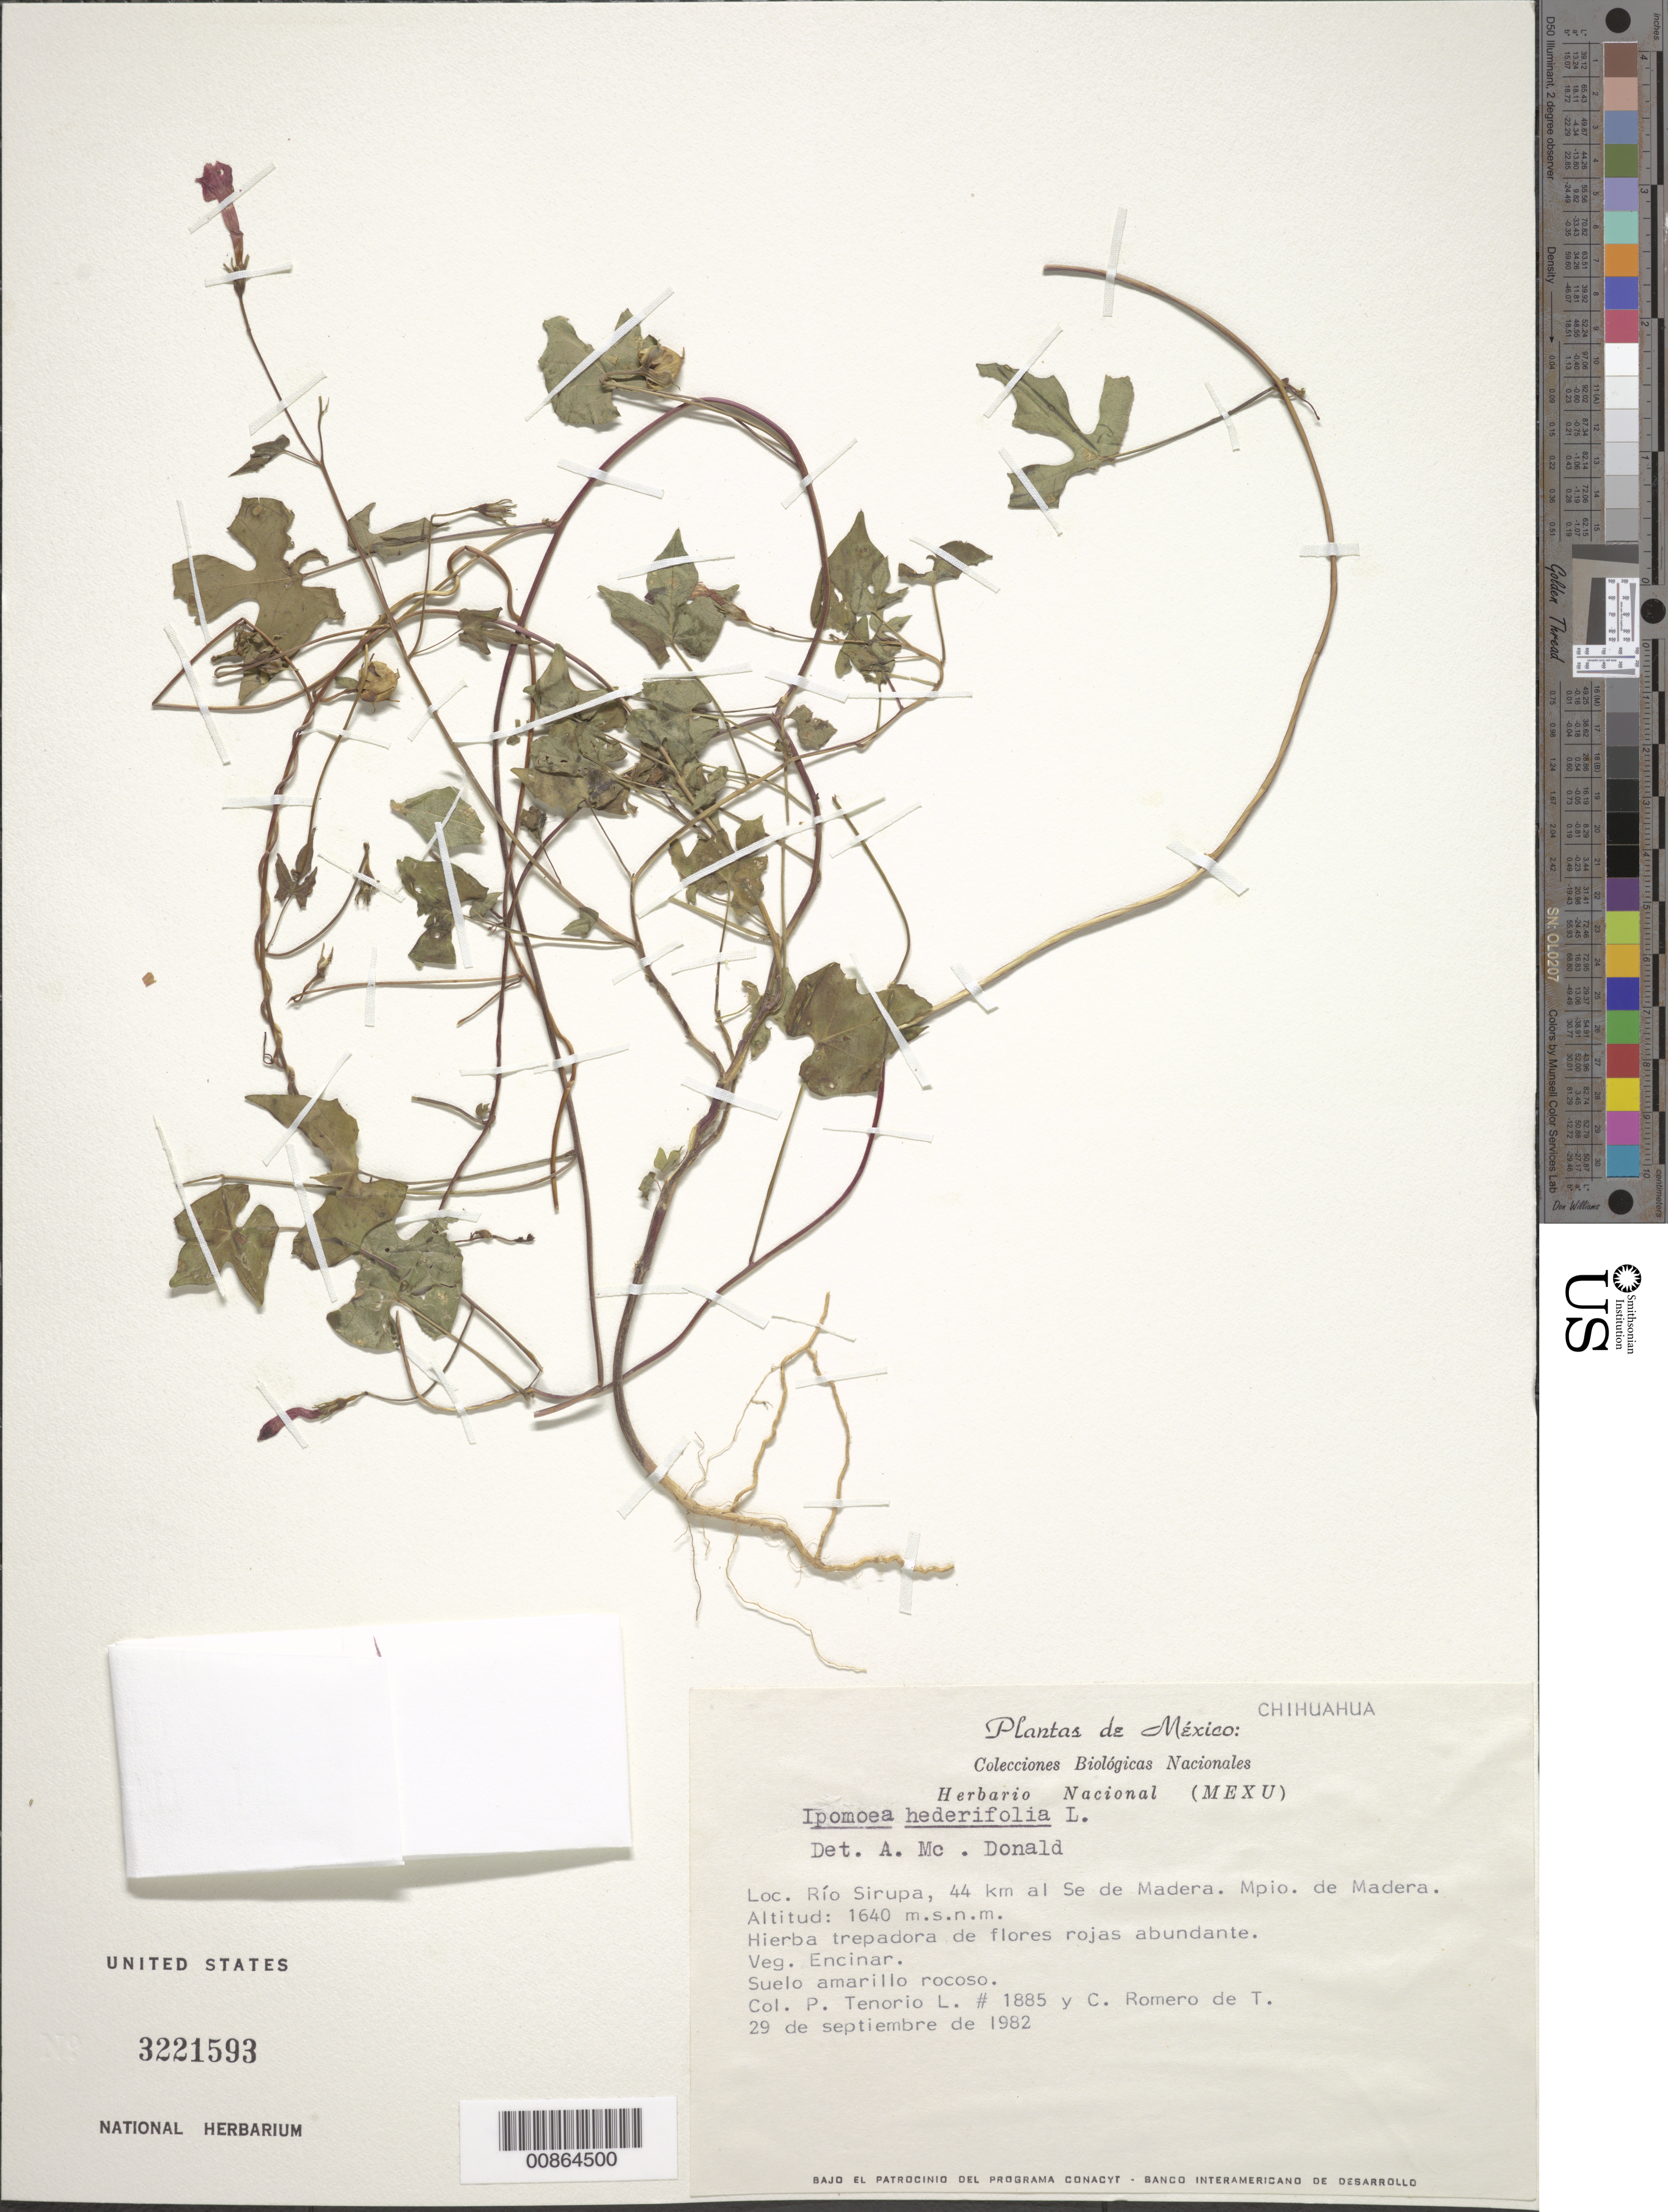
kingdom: Plantae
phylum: Tracheophyta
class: Magnoliopsida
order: Solanales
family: Convolvulaceae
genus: Ipomoea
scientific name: Ipomoea hederifolia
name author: L.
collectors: P. Tenorio L. & C. Romero de T.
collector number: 1885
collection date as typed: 29 Sep 1982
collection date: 1982-09-29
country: Mexico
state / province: Chihuahua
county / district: Madera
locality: Río Sirupa, 44 km al SE de Madera.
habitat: Veg. Encinar. Suelo amarillo rocoso.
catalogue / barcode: US 3221593